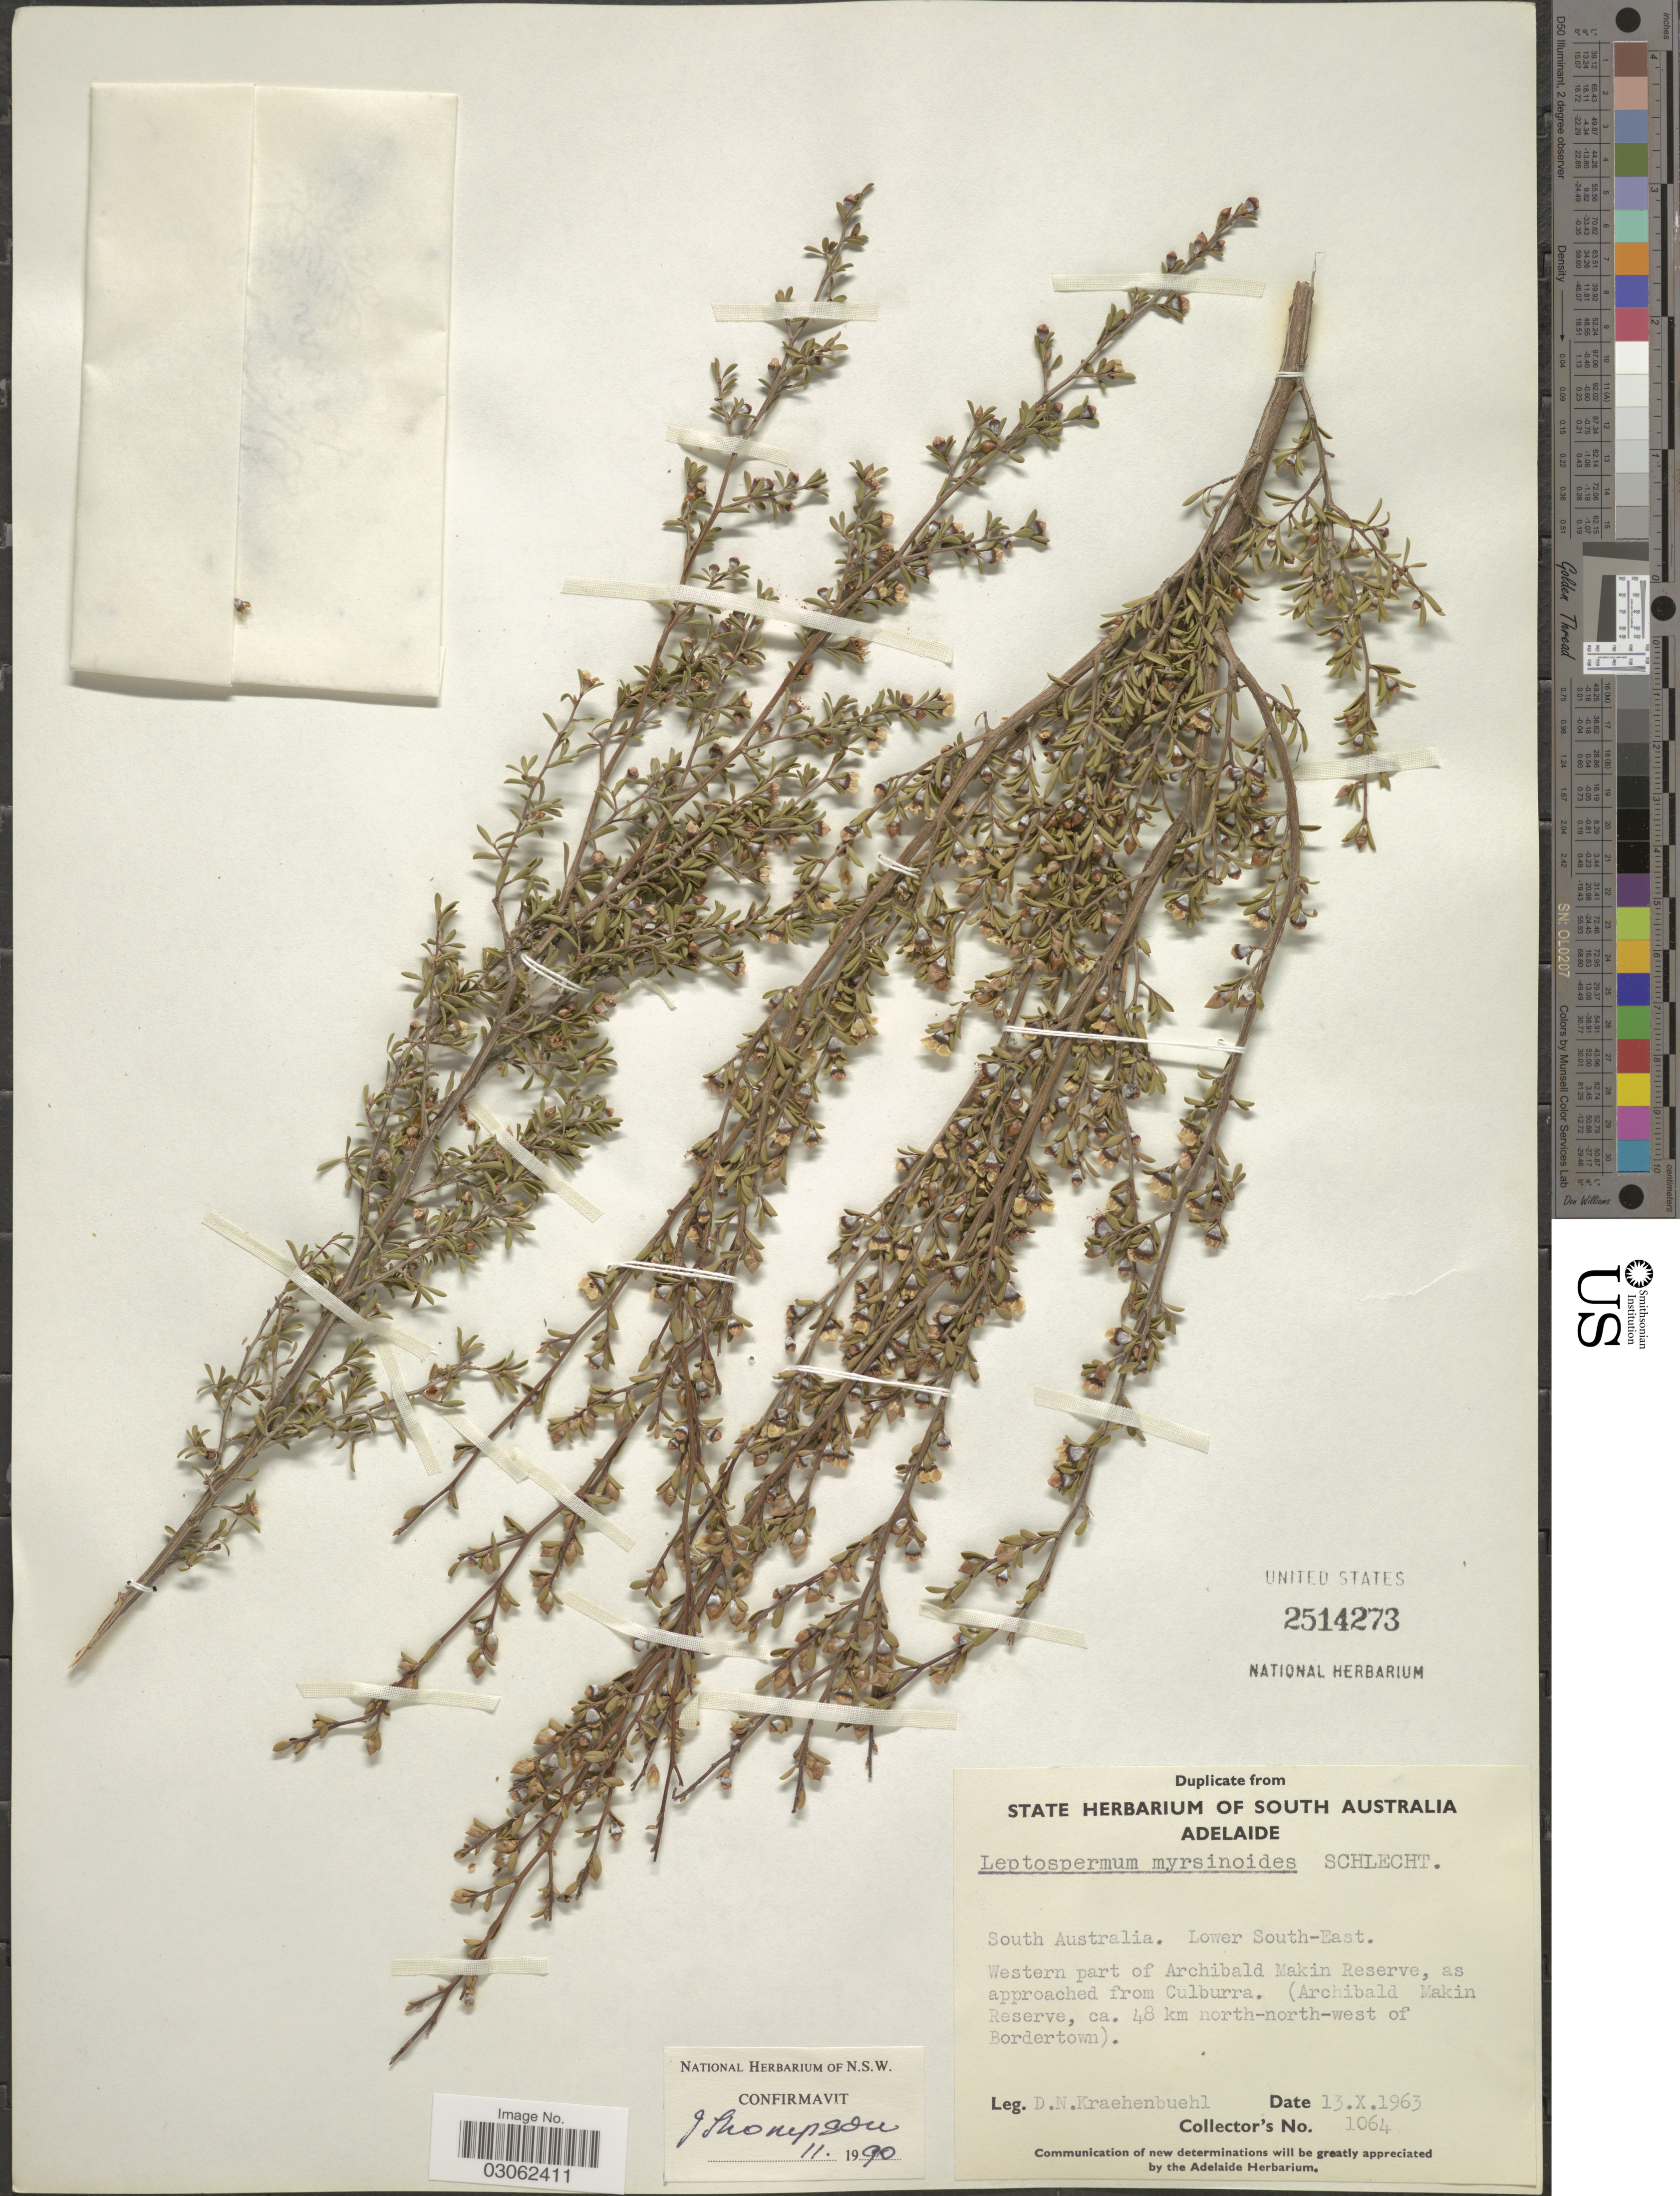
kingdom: Plantae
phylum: Tracheophyta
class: Magnoliopsida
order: Myrtales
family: Myrtaceae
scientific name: Gaudium myrsinoides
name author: (Schltdl.) P.G. Wilson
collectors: D. Kraehenbuehl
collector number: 1064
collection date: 1963-10-13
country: Australia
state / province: South Australia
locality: Lower South-East. Western part of Archibald Makin Reserve, as approached from Culburra. (Archibald Makin Reserve, ca. 48 km north-north-west of Bordertown).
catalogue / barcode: US 2514273